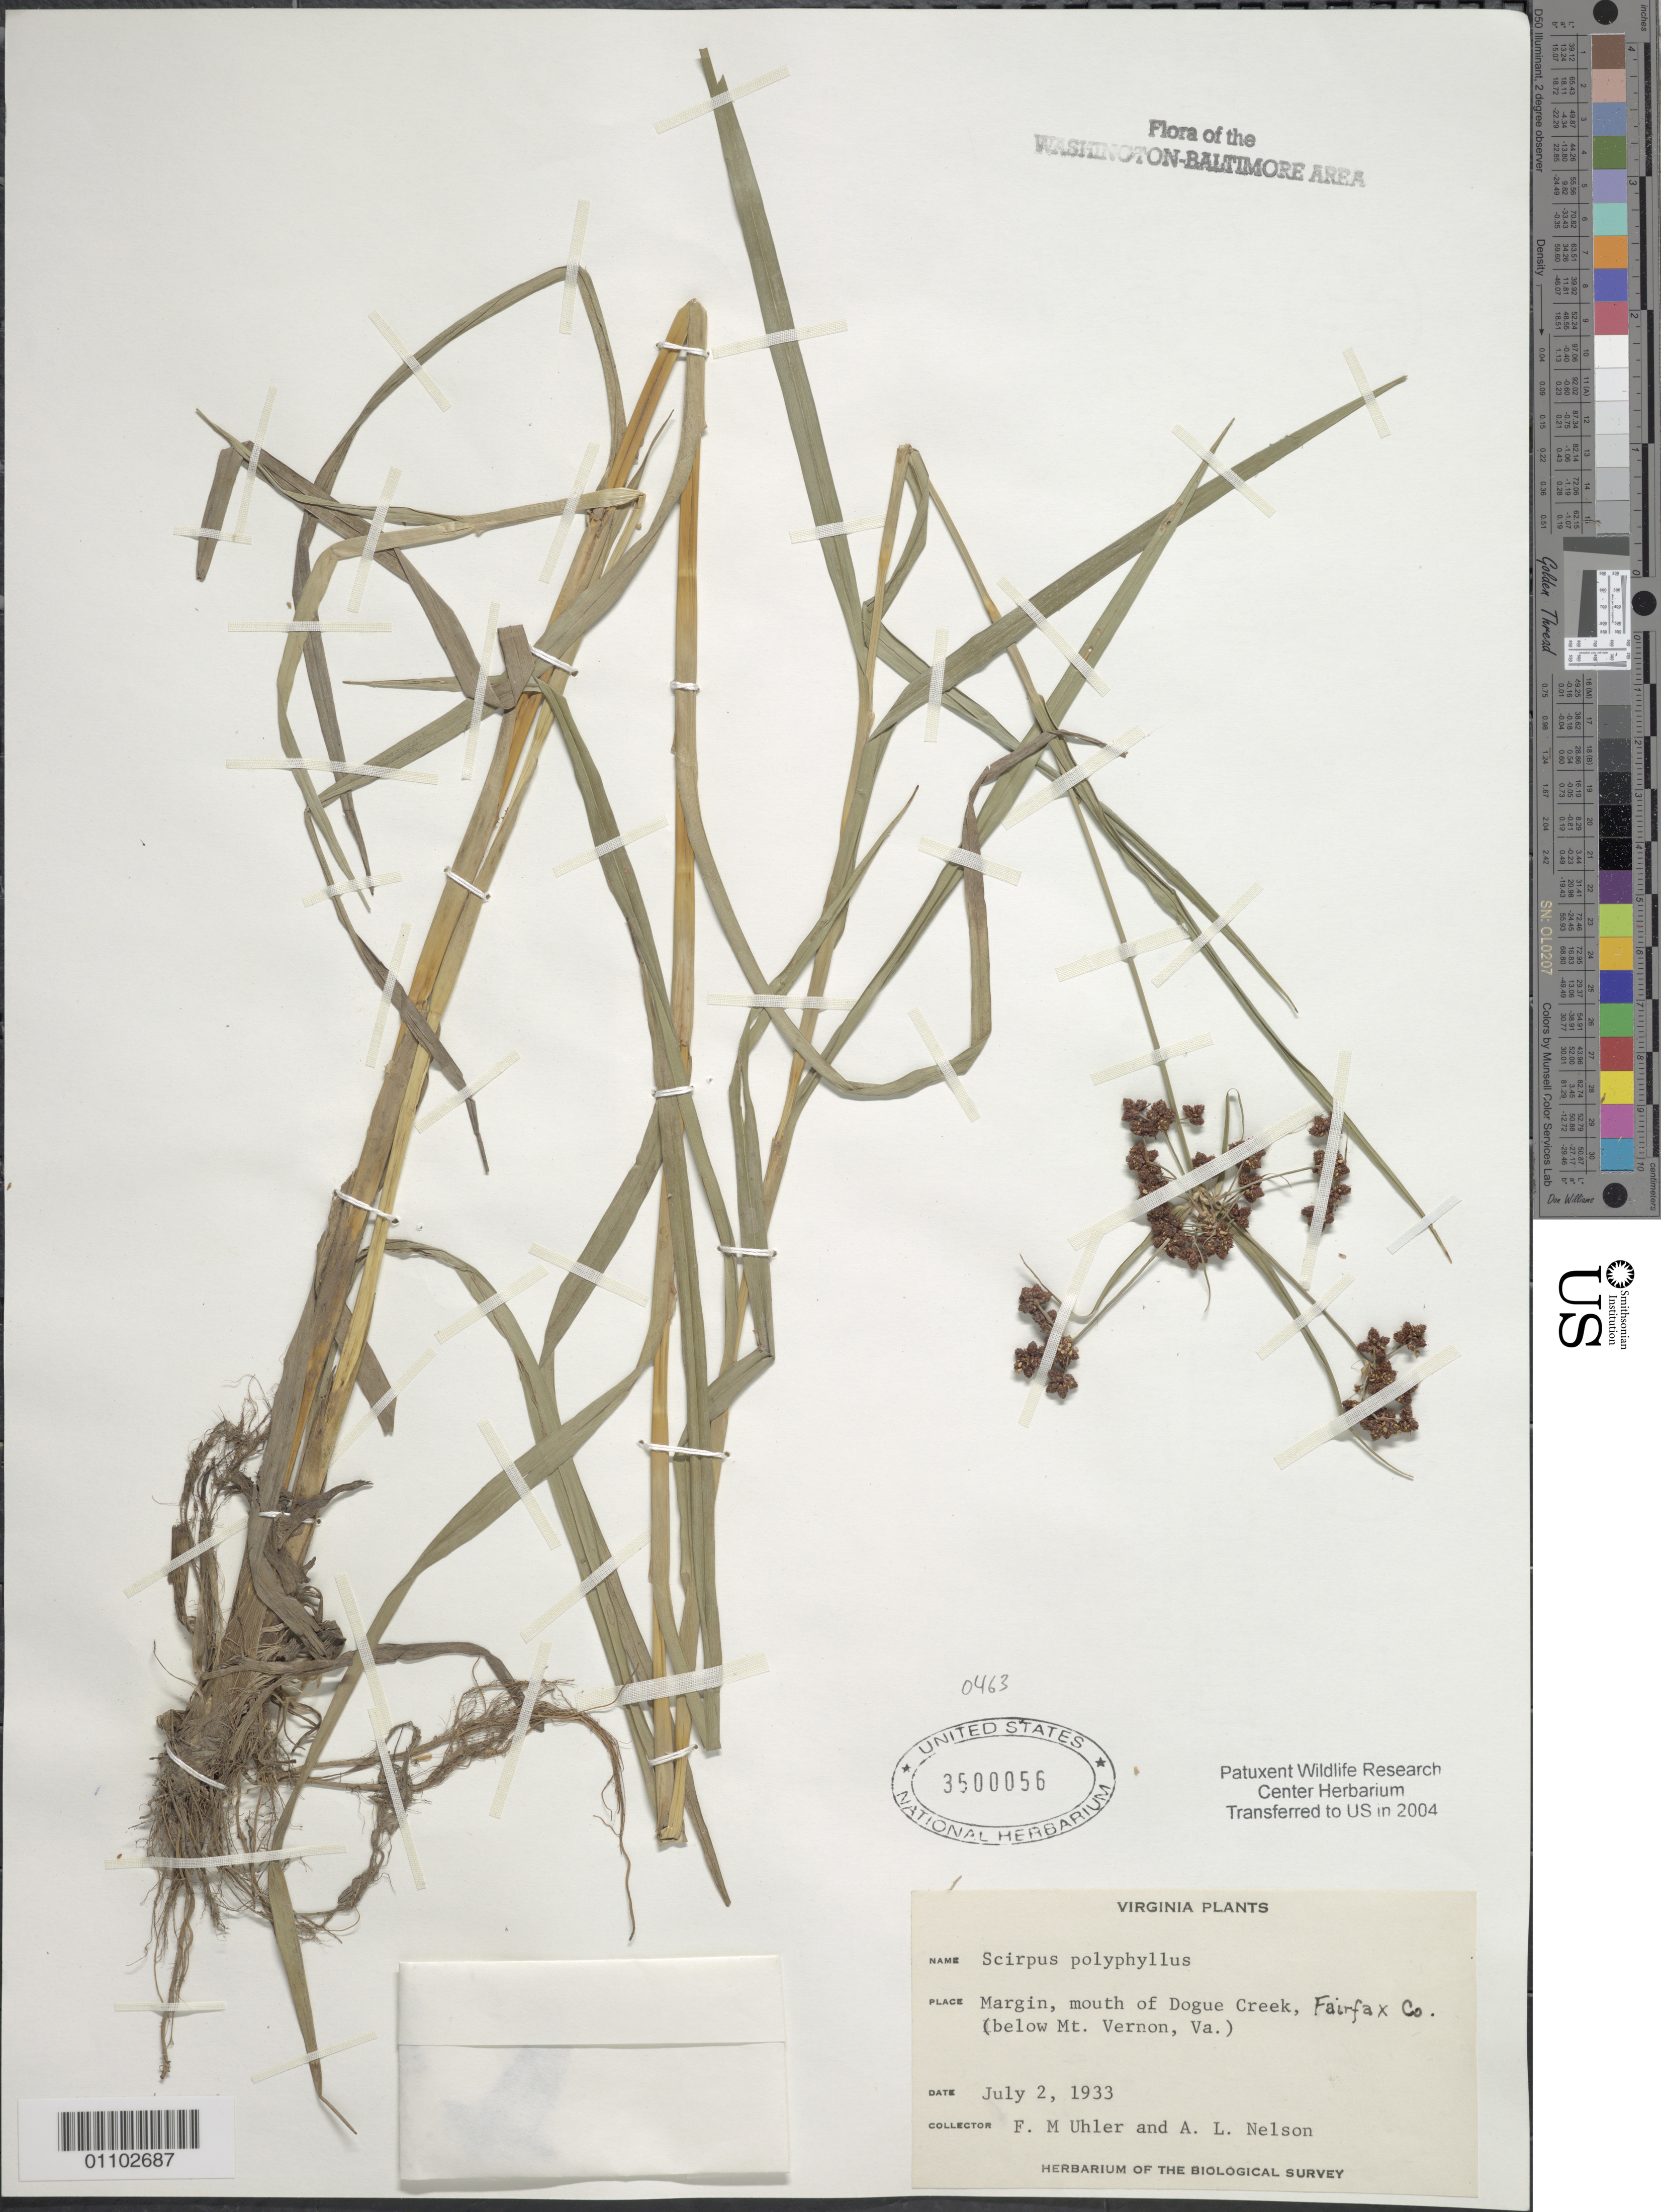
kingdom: Plantae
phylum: Tracheophyta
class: Liliopsida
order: Poales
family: Cyperaceae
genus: Scirpus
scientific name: Scirpus polyphyllus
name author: Vahl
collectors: F. Uhler & A. L. Nelson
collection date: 1933-07-02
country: United States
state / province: Virginia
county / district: Fairfax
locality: Mouth of Dogue Creek, below Mt. Vernon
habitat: Margin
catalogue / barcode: US 3500056